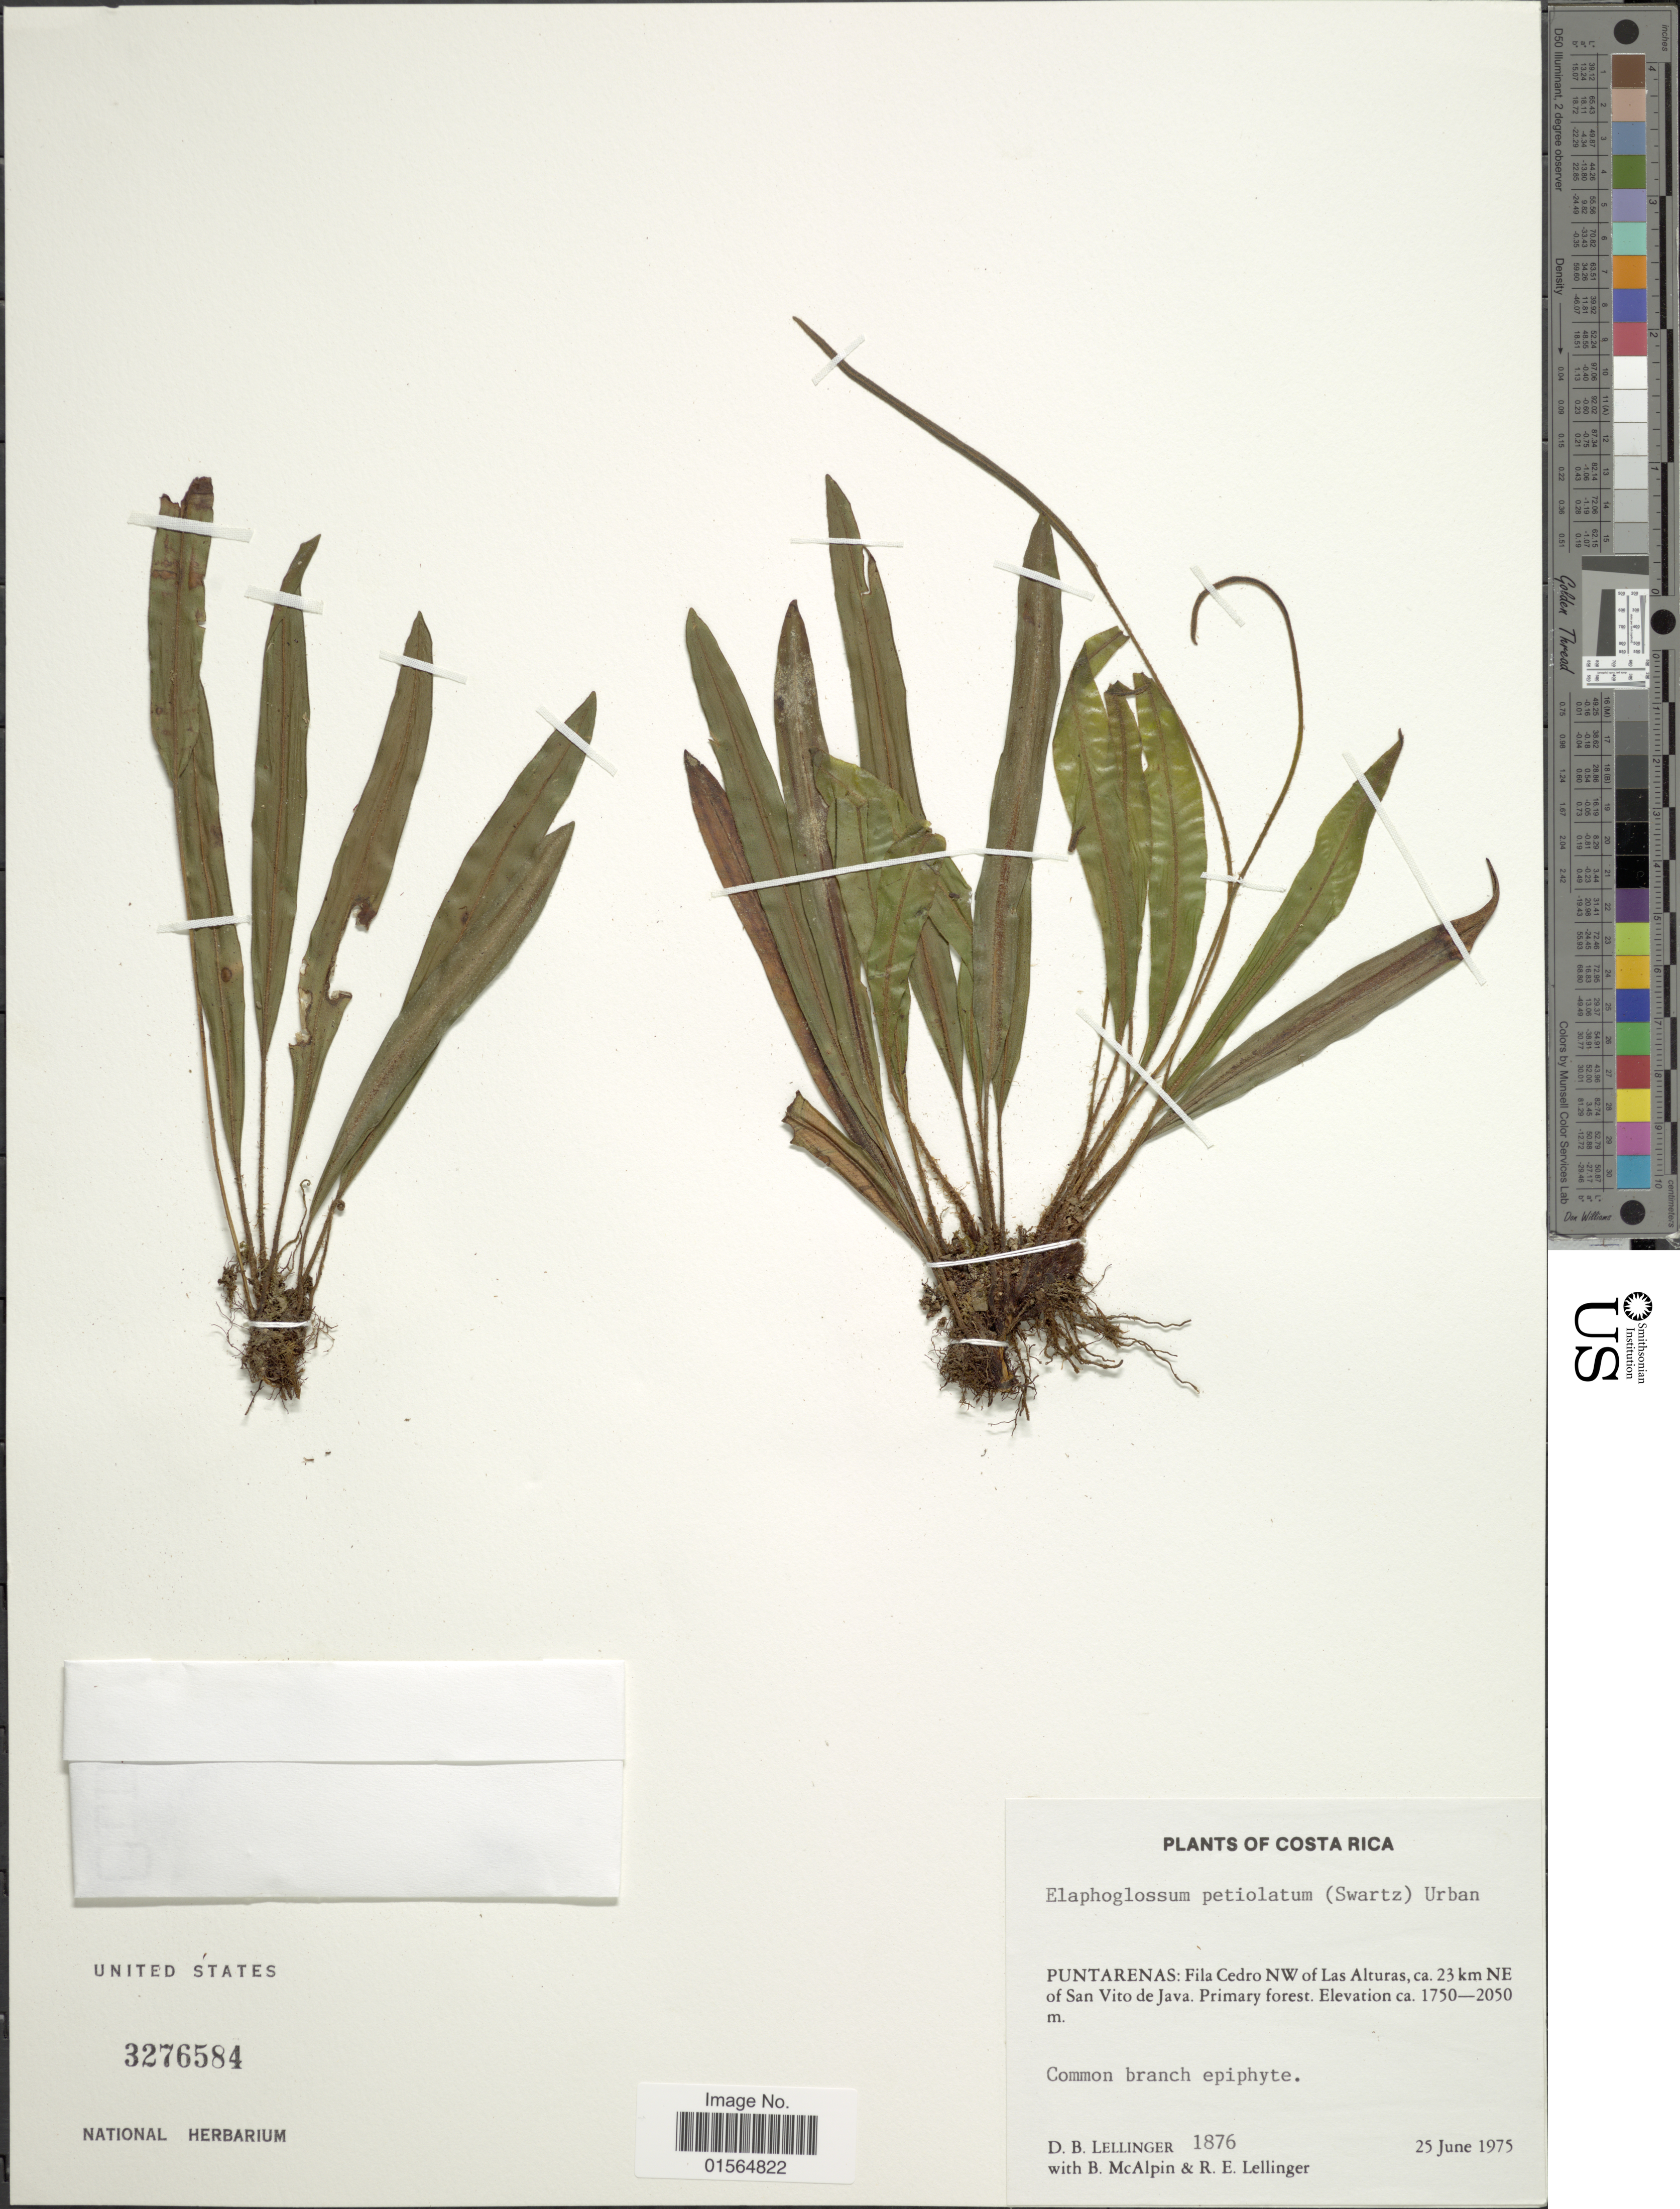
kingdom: Plantae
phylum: Tracheophyta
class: Polypodiopsida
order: Polypodiales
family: Dryopteridaceae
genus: Elaphoglossum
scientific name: Elaphoglossum petiolatum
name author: (Sw.) Urb.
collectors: D. B. Lellinger, B. McAlpin & R. E. Lellinger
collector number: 1876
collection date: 1975-06-25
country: Costa Rica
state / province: Puntarenas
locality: Fila Cedro NW of Las Alturas, ca. 23 km NE of San Vito de Java. Primary forest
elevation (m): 1750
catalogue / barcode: US 3276584